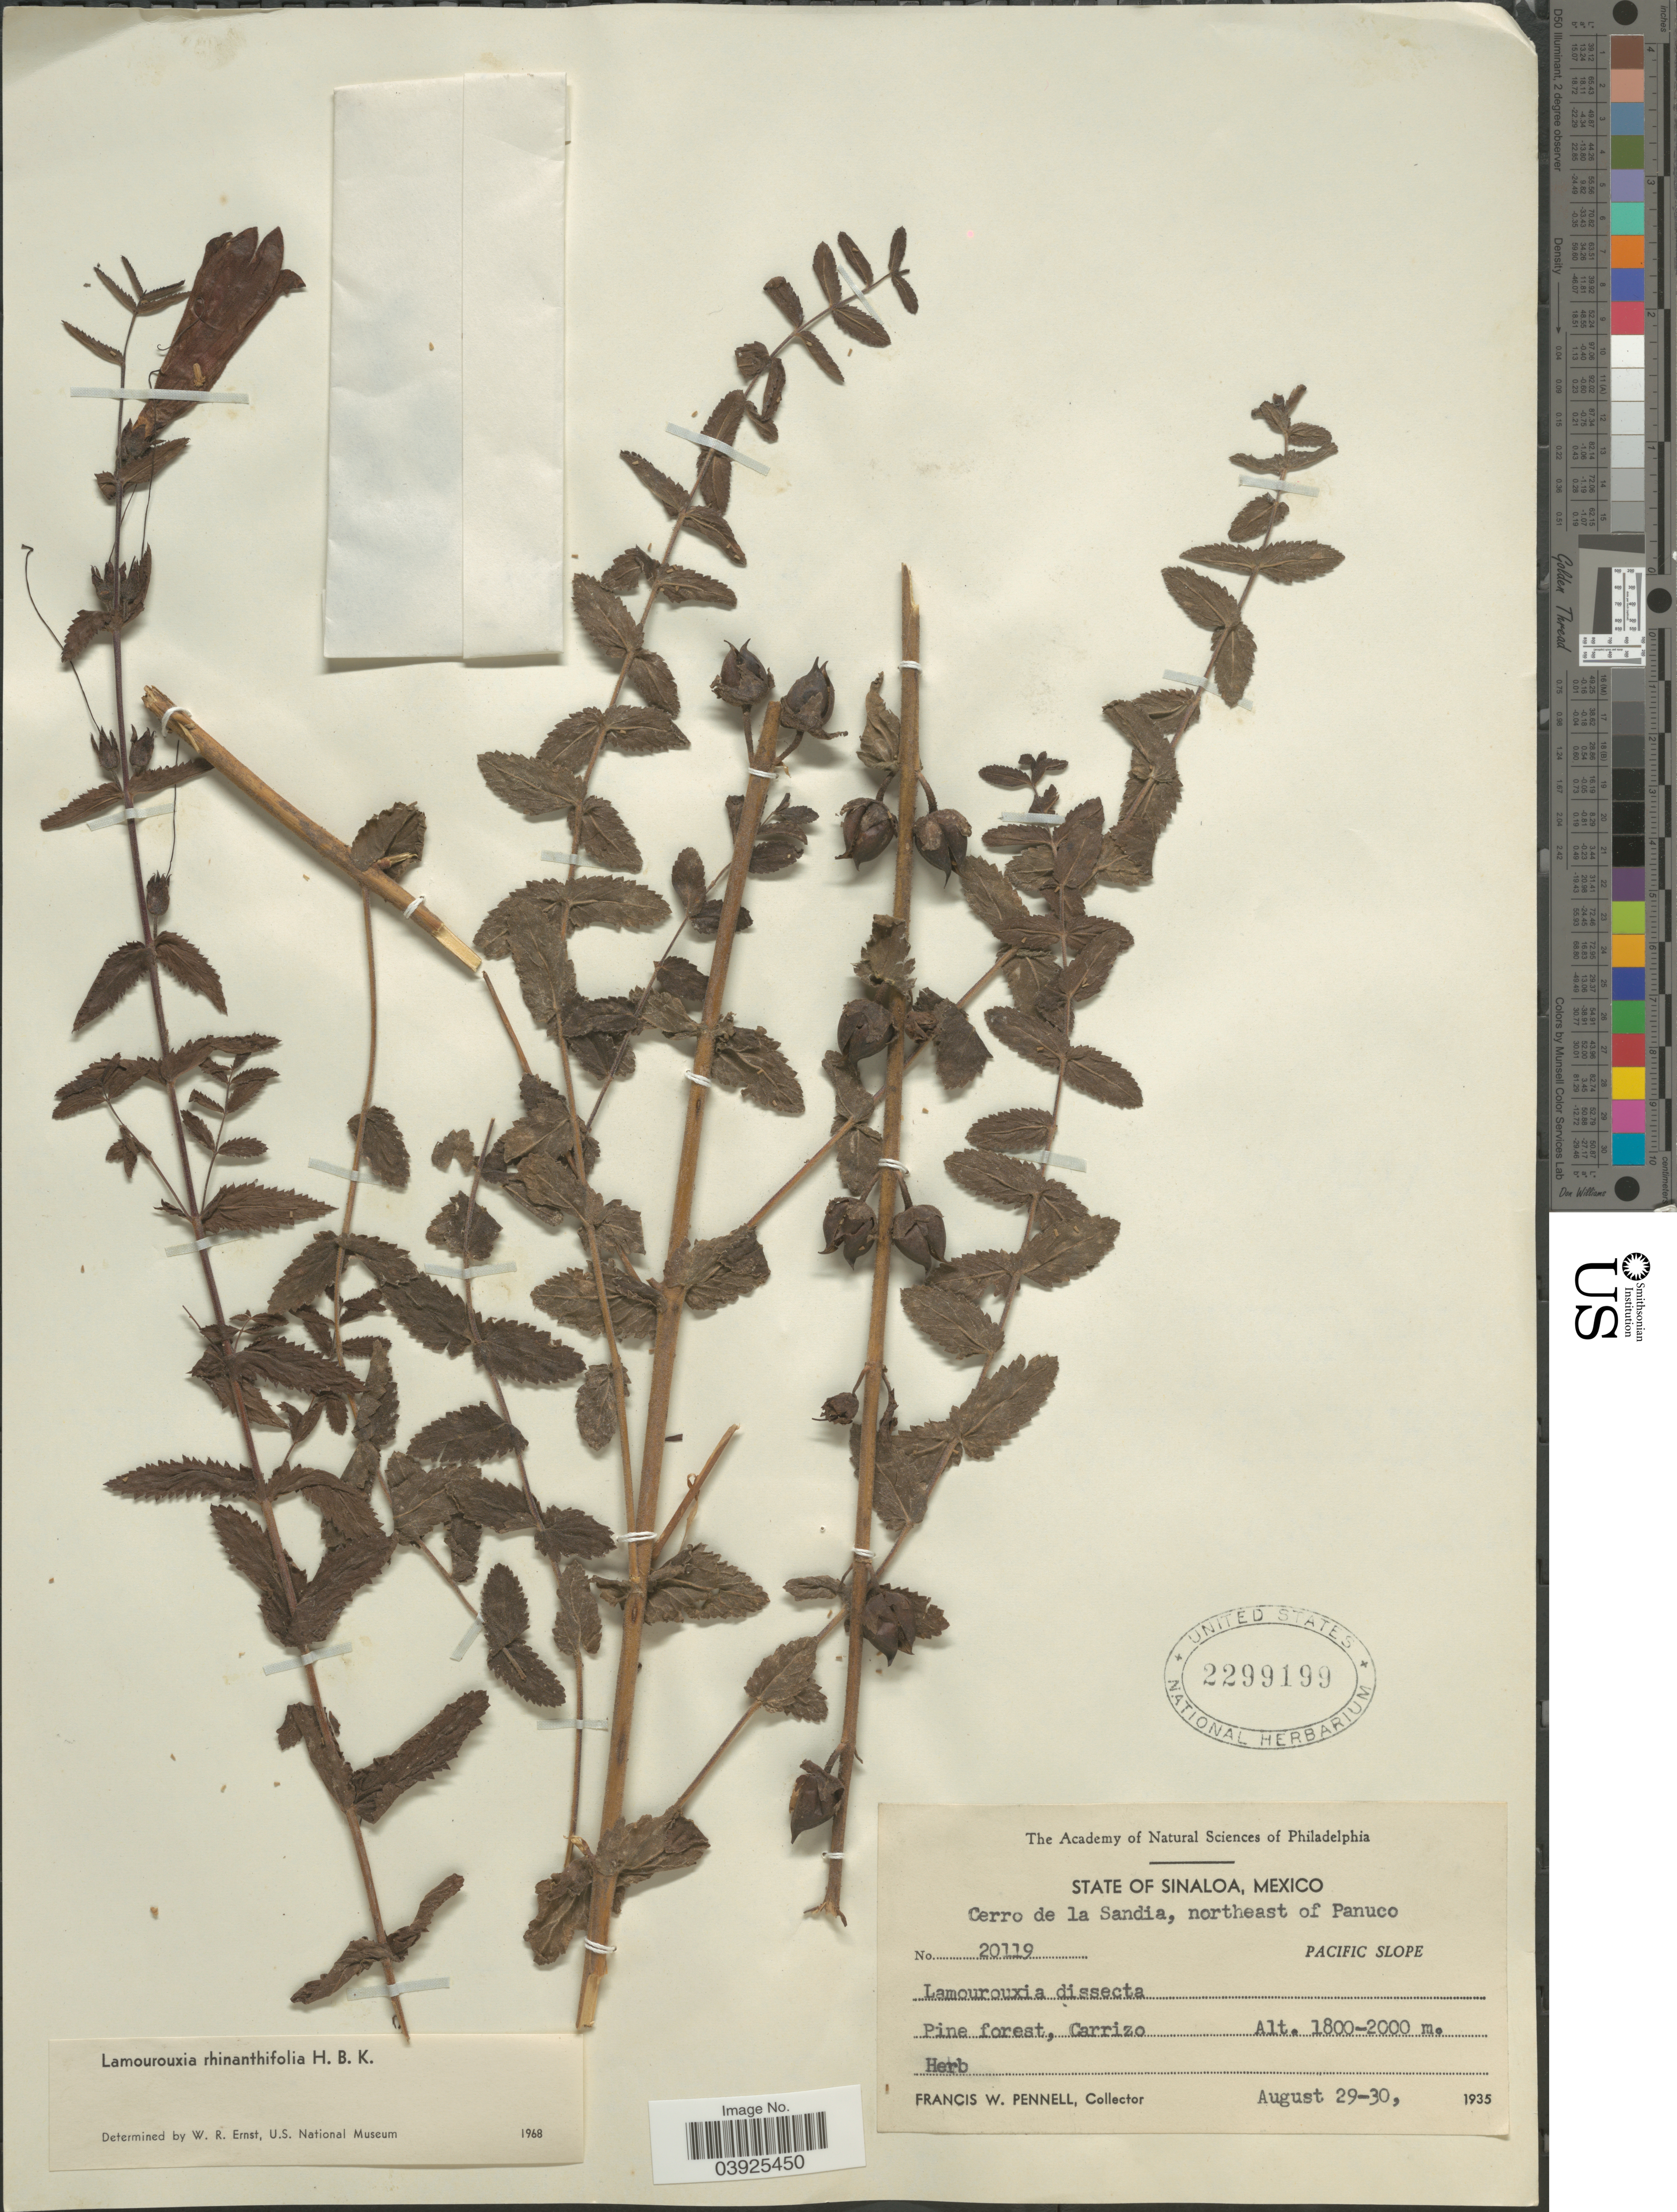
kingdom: Plantae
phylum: Tracheophyta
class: Magnoliopsida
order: Lamiales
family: Orobanchaceae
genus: Lamourouxia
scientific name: Lamourouxia rhinanthifolia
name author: Kunth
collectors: F. W. Pennell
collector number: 20119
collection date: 1935-08-29/1938-08-30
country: Mexico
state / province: Sinaloa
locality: Cerro de la Sandia, northeast of Panuco. Pacific Slope. Pine forest, Carrizo.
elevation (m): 1800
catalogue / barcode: US 2299199